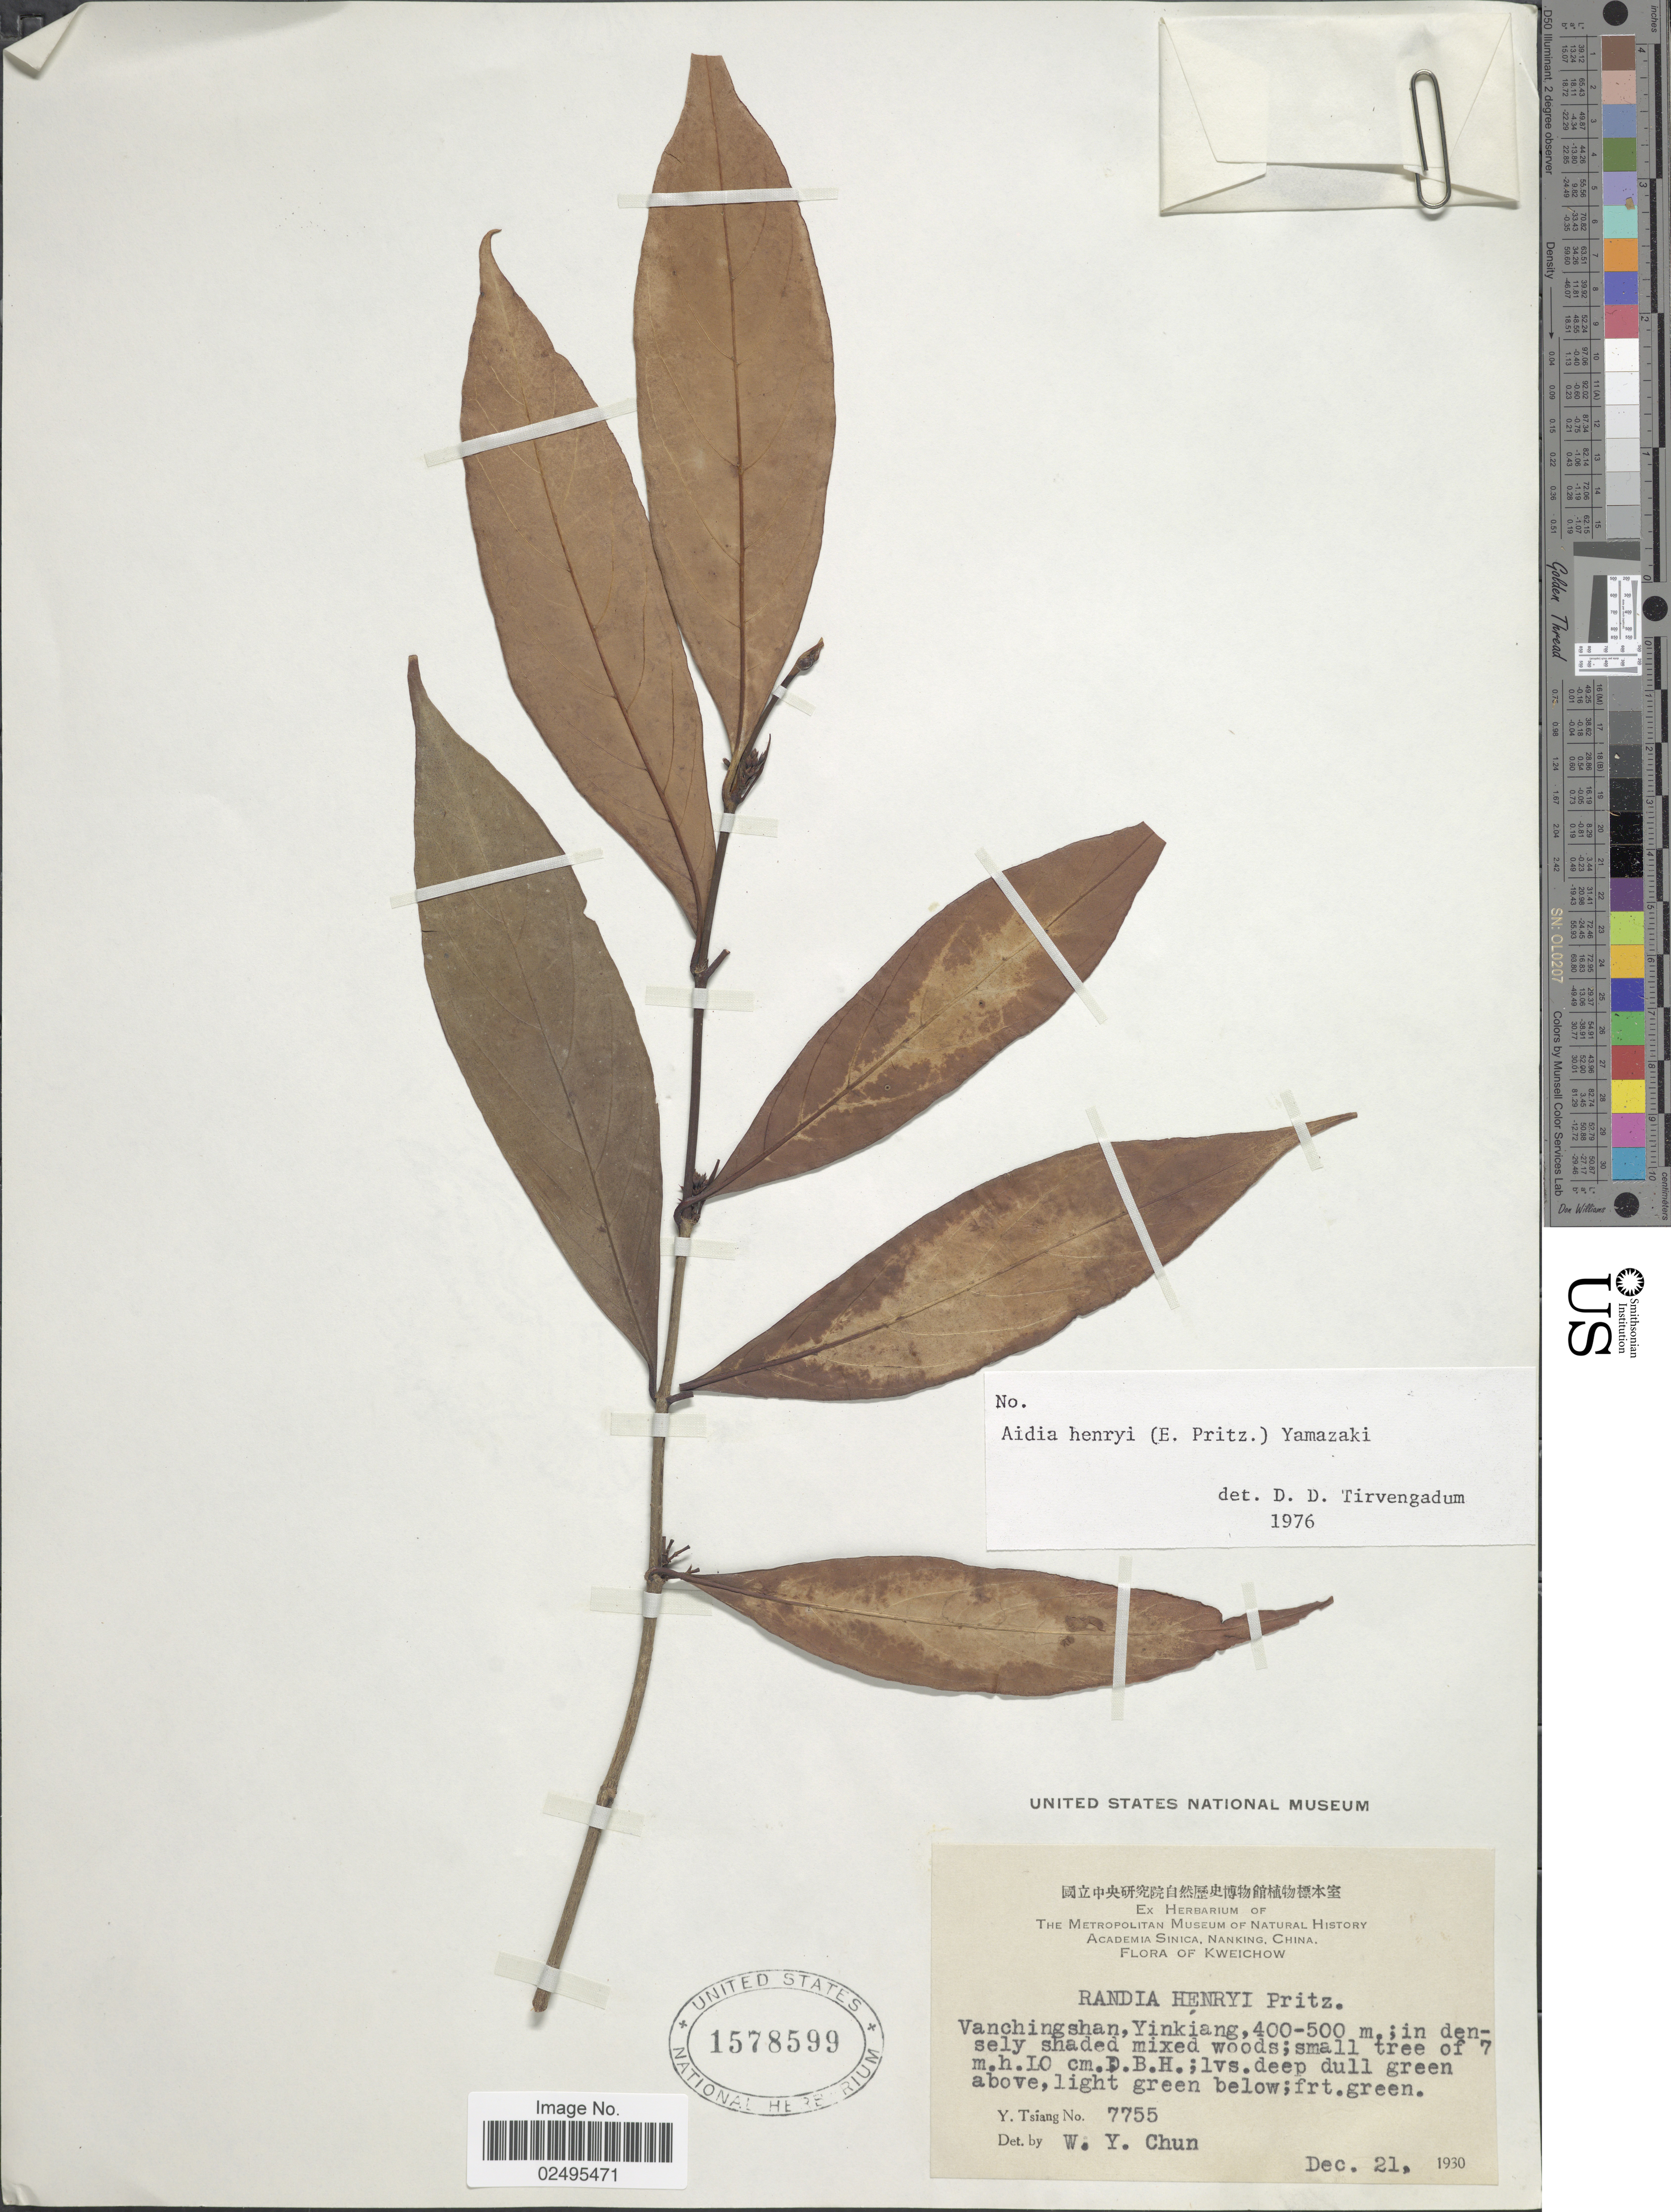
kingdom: Plantae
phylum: Tracheophyta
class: Magnoliopsida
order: Gentianales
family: Rubiaceae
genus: Aidia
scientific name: Aidia henryi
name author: (E. Pritz.) T. Yamaz.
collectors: Y. Tsiang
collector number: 7755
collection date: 1930-12-21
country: China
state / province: Guizhou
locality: Kweichow, Vanchingshan, Yinkiang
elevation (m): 400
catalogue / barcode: US 1578599